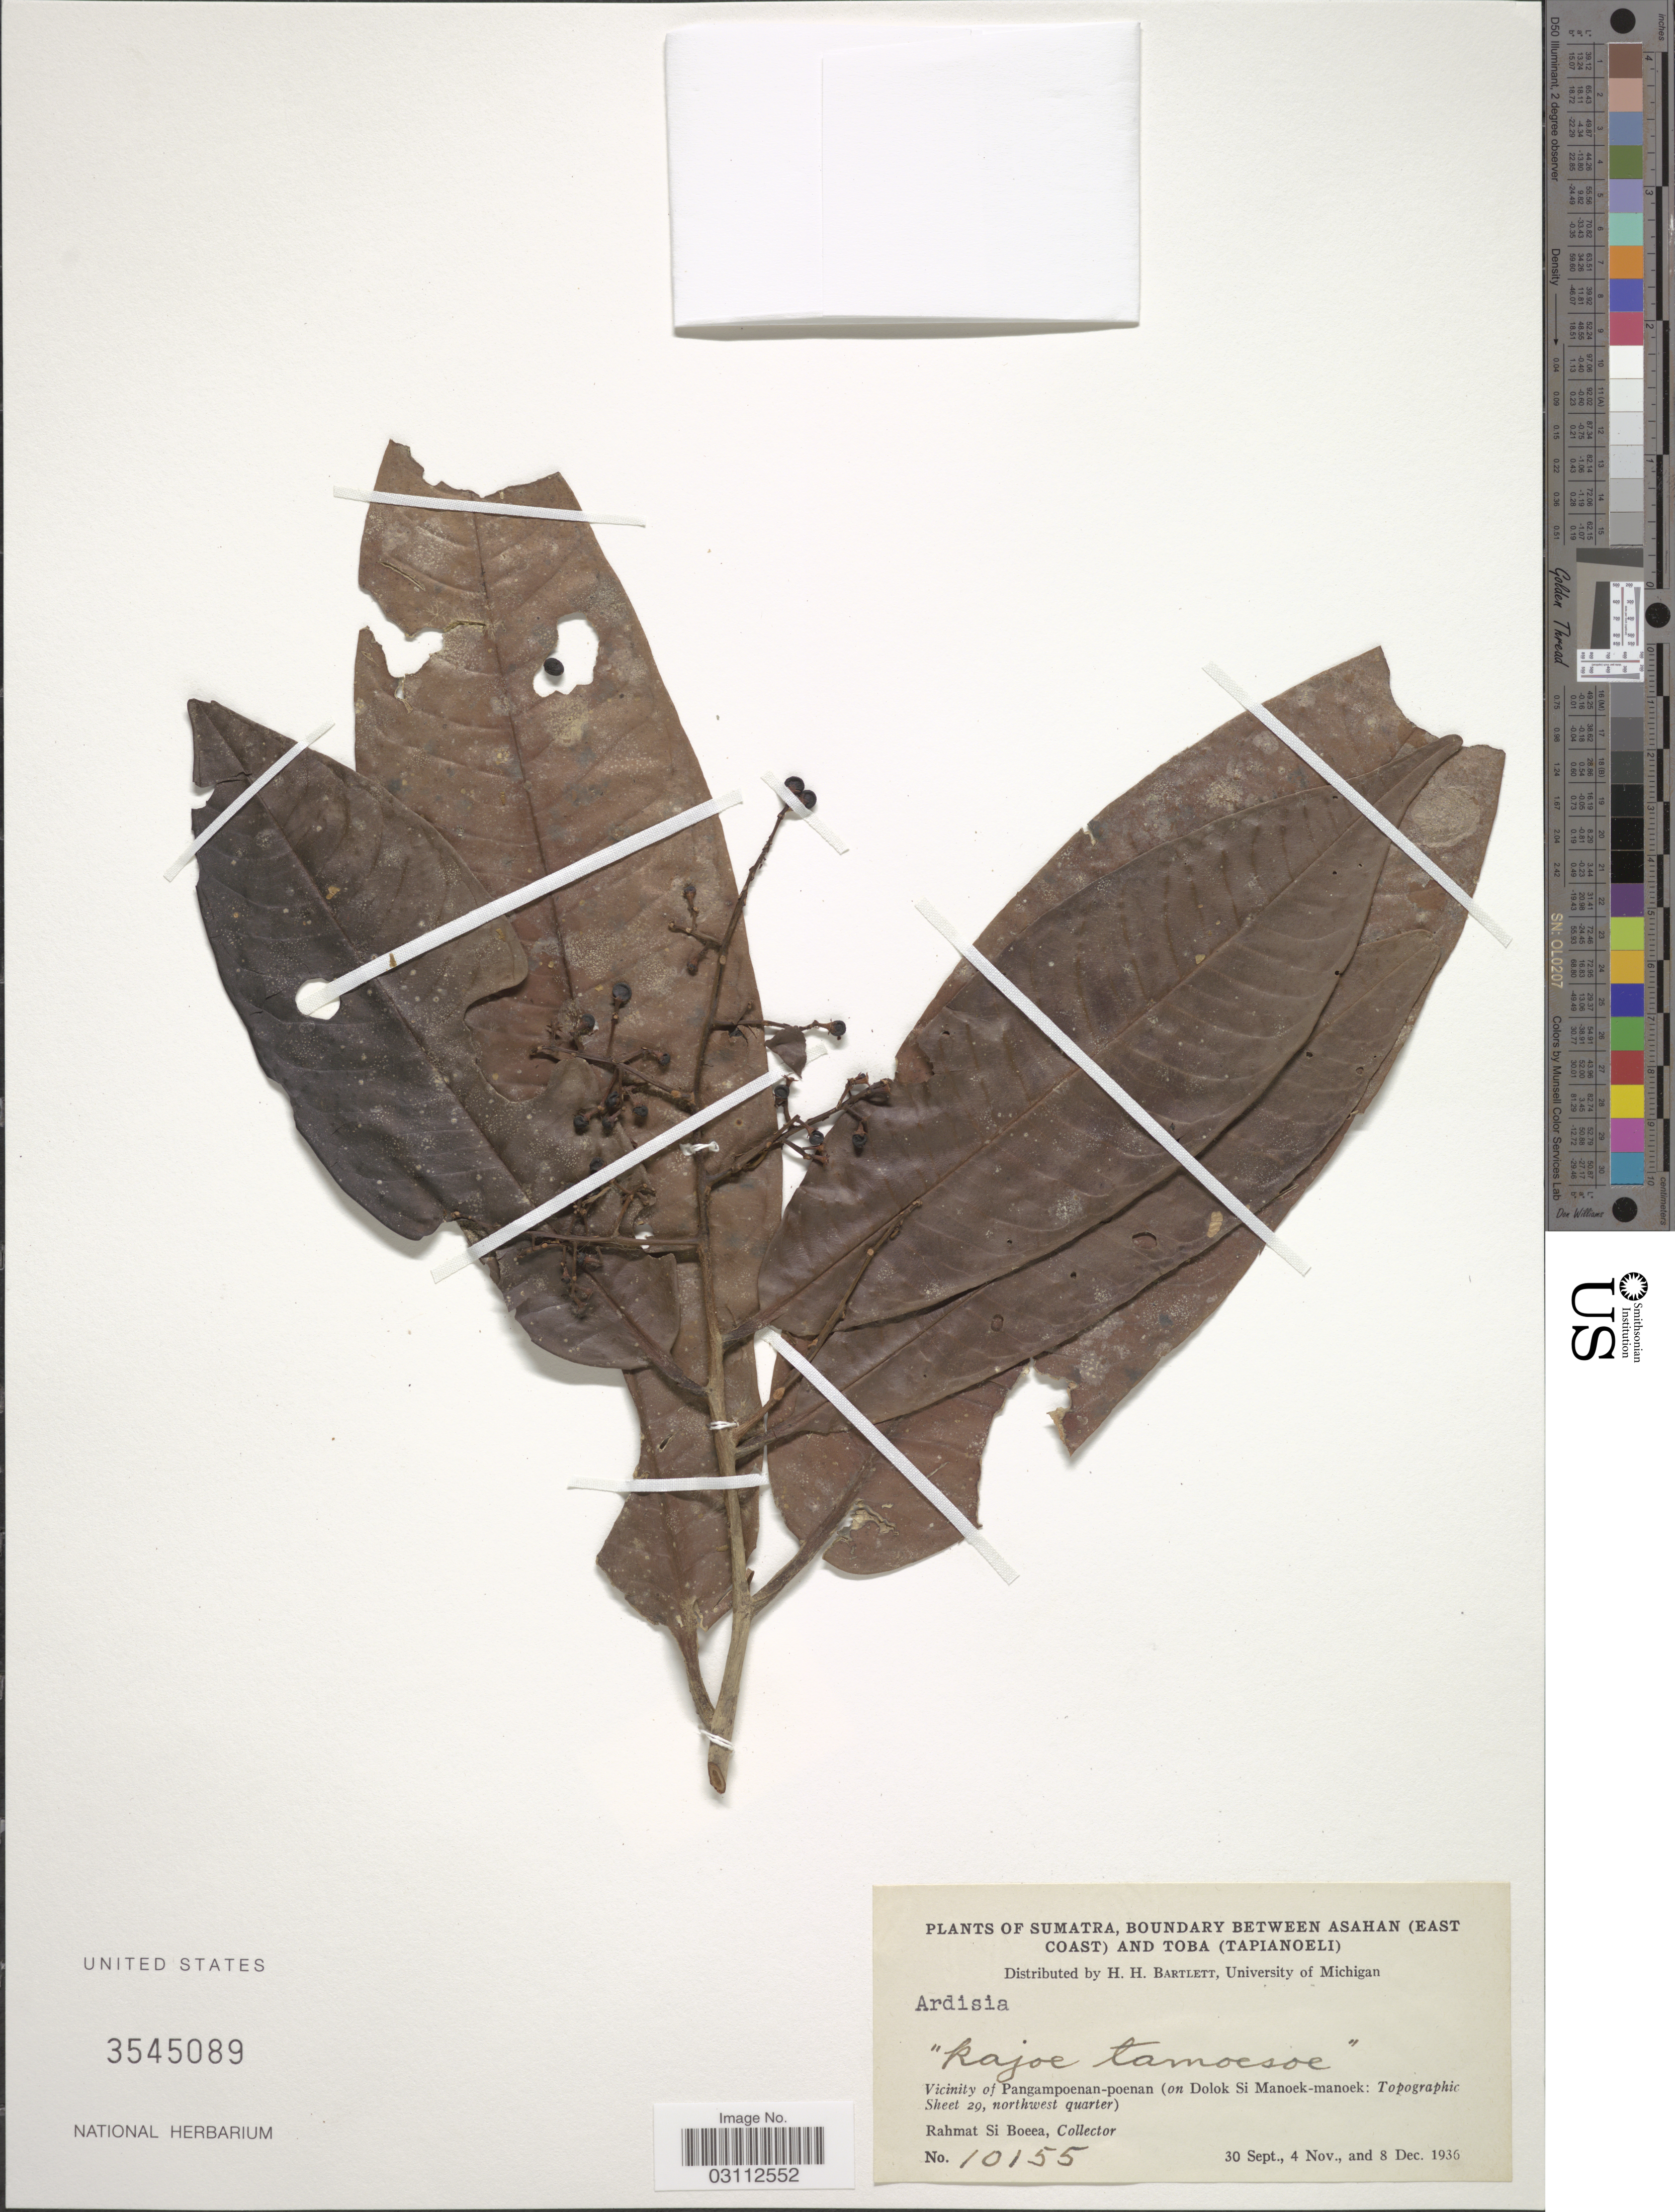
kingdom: Plantae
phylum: Tracheophyta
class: Magnoliopsida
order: Ericales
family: Primulaceae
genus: Ardisia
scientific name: Ardisia sp.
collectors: Rahmat Si Boeea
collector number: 10155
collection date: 1936-09-30/1936-12-08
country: Indonesia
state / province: Sumatra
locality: Boundary between Asahan (East Coast) and Toba (Tapianoeli). Vicinity of Pangampoenan-poenan (on Dolok Si Manoek-manoek: Topographic Sheet 29, northwest quarter).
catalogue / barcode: US 3545089